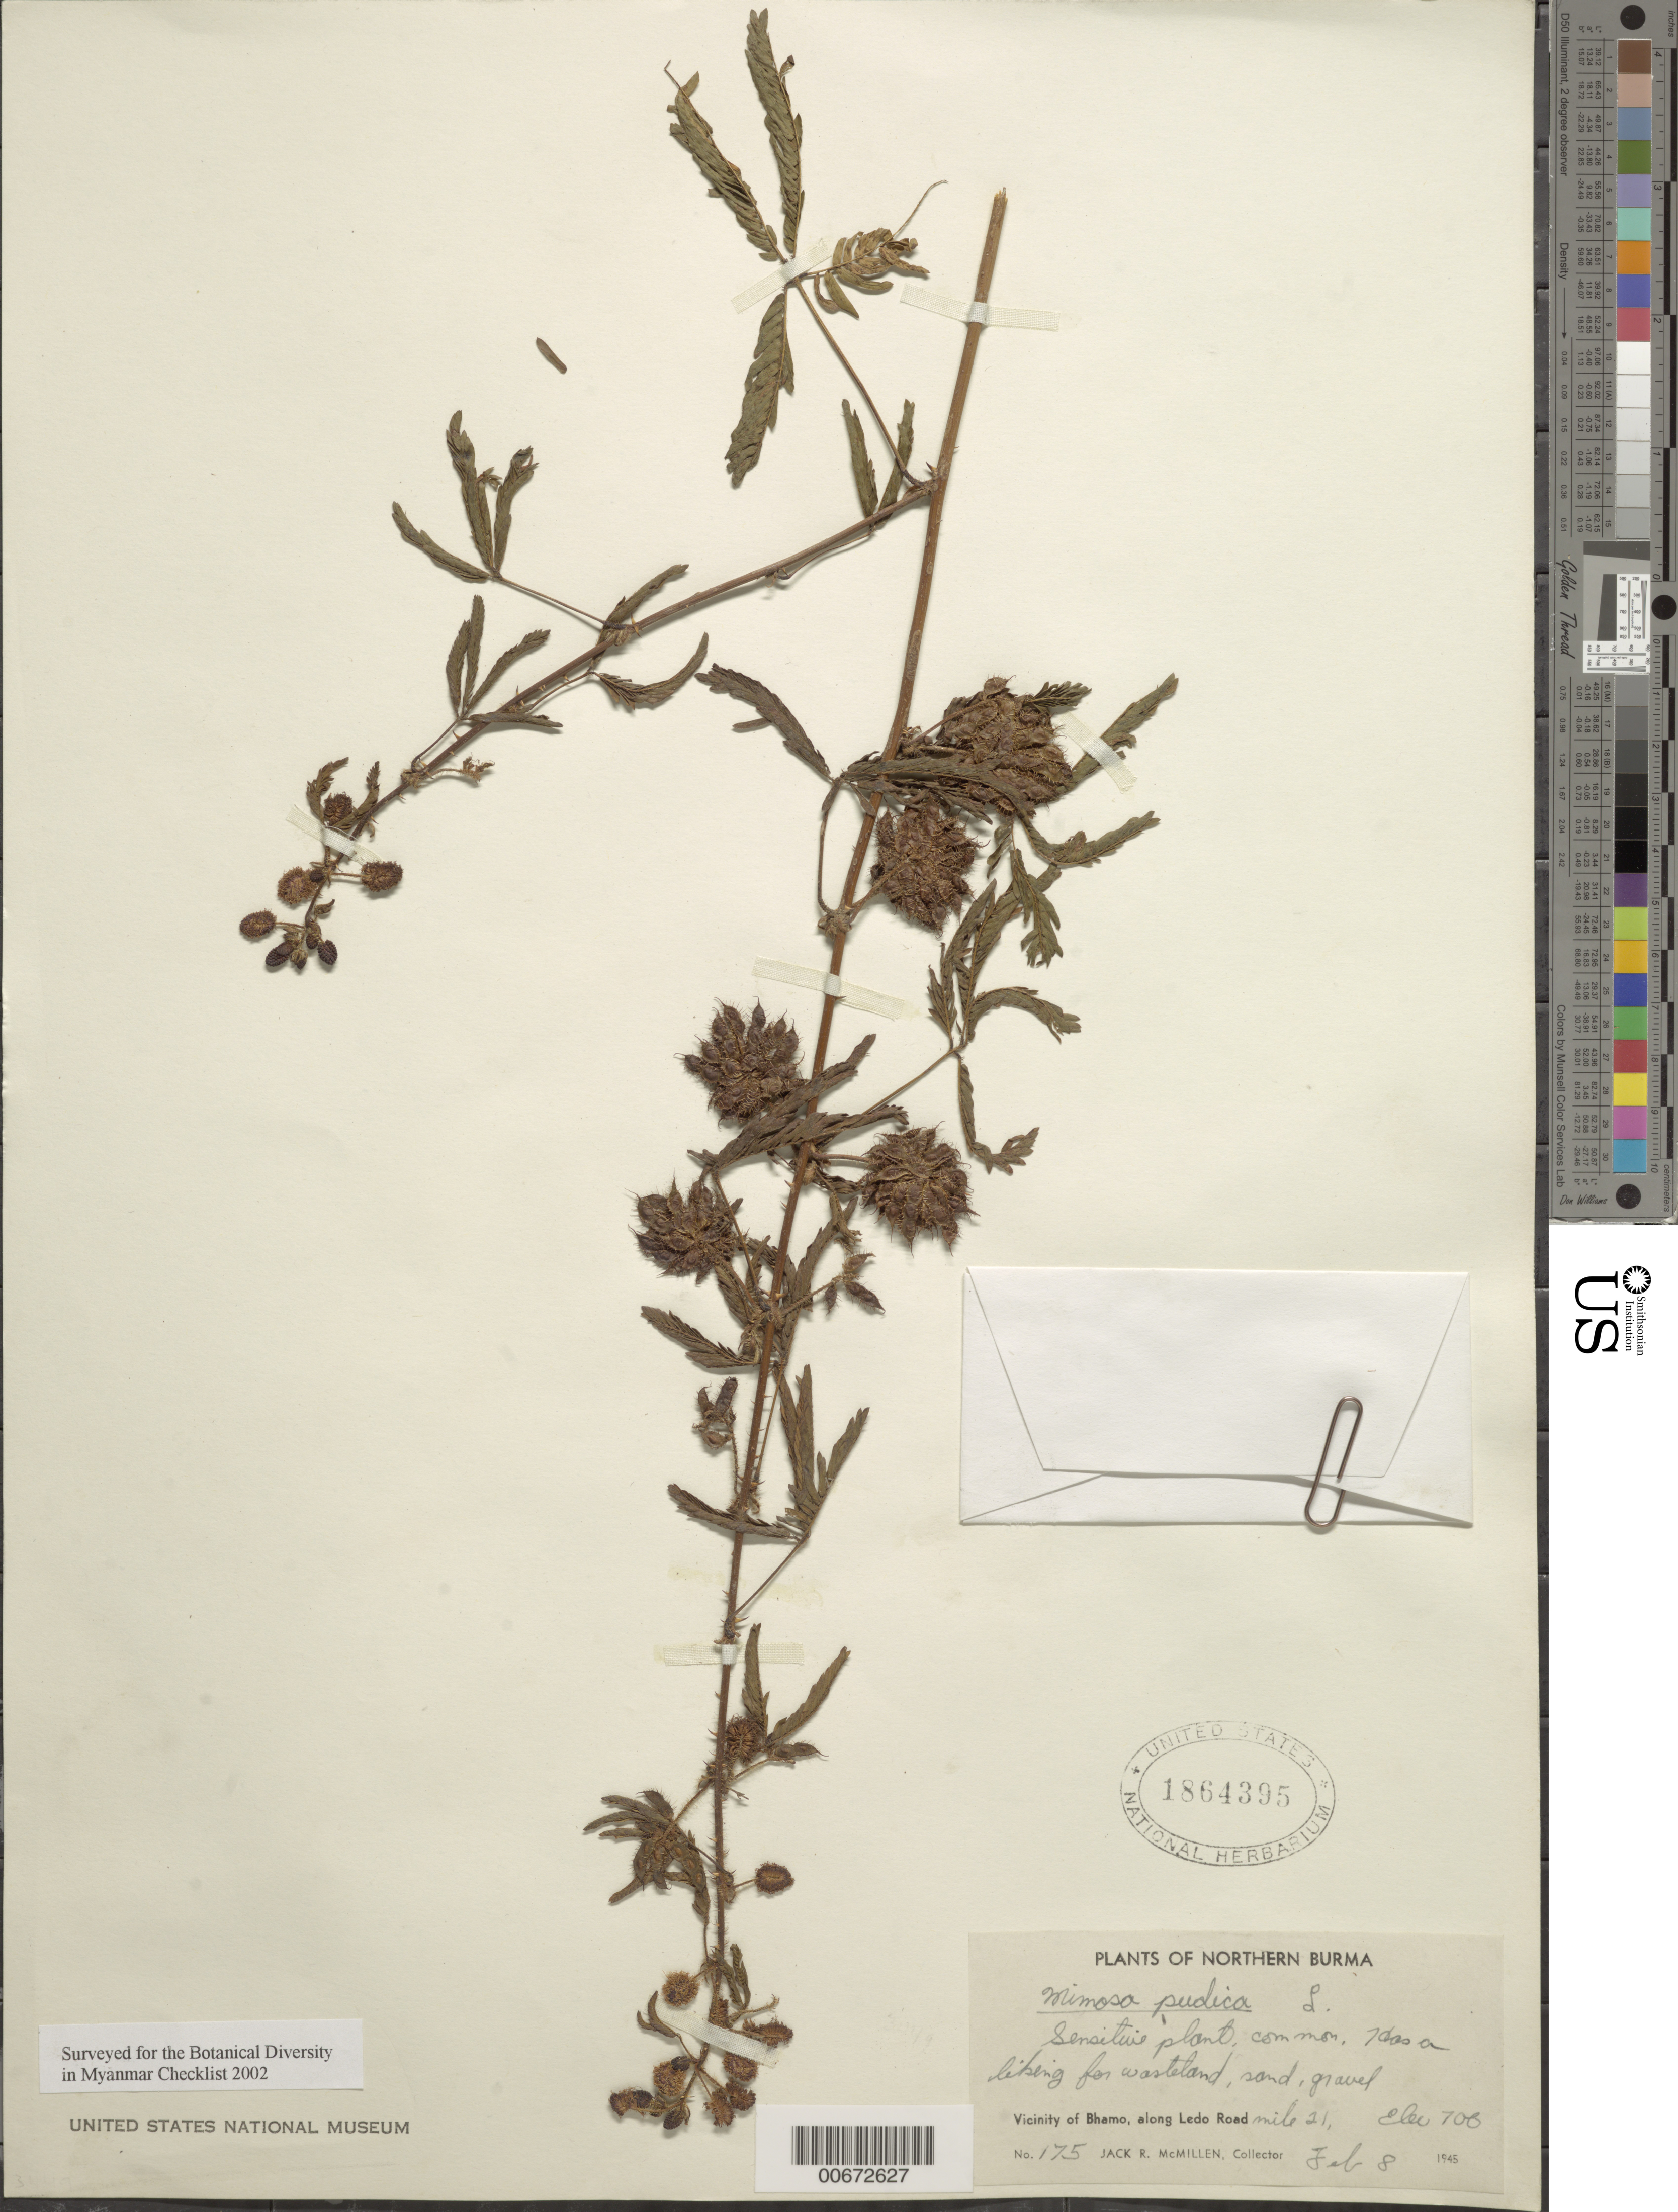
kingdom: Plantae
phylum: Tracheophyta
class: Magnoliopsida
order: Fabales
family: Fabaceae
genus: Mimosa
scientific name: Mimosa pudica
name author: L.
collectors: J. McMillen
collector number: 175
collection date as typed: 08 Feb 1945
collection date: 1945-02-08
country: Myanmar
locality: Northern Burma, Bhamo, along Ledo Road.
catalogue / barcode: US 1864395